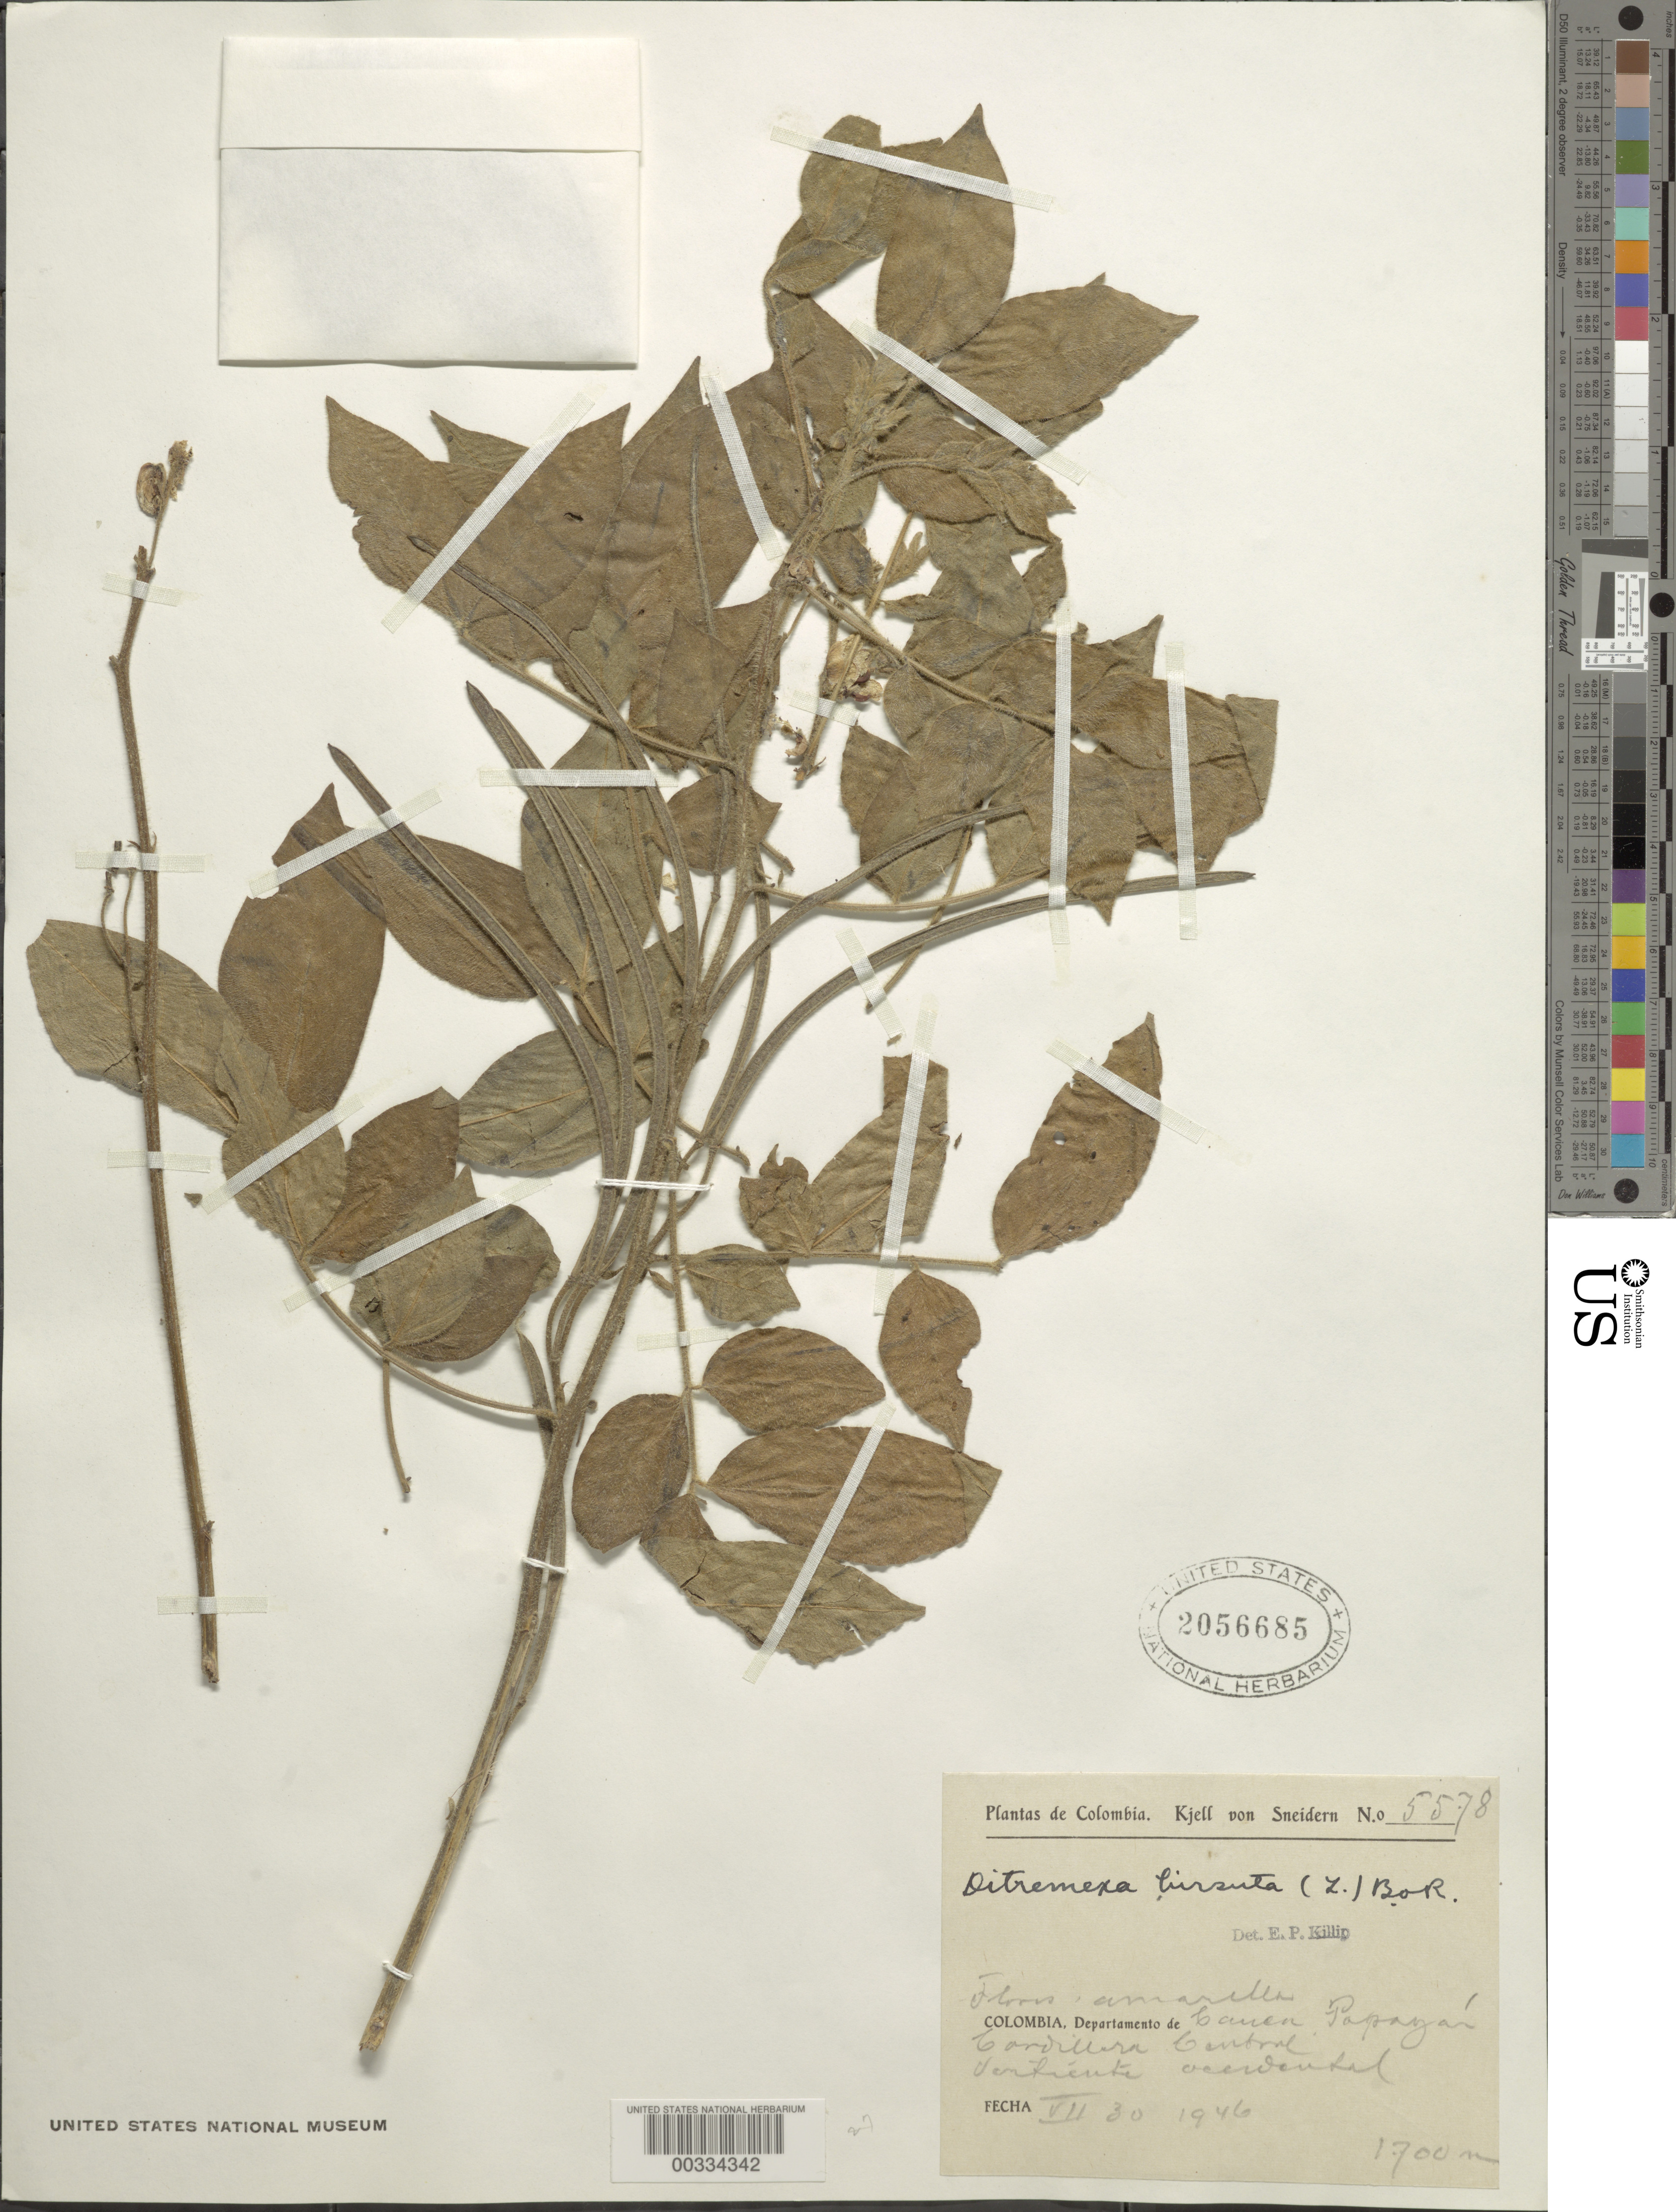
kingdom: Plantae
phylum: Tracheophyta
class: Magnoliopsida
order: Fabales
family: Fabaceae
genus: Senna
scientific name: Senna hirsuta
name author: (L.) H.S. Irwin & Barneby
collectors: K. von Sneidern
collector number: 5578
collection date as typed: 30 Jul 1946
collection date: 1946-07-30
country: Colombia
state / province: Cauca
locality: Papoyai; Cordillera Central; Vertiente Occidental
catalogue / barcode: US 2056685